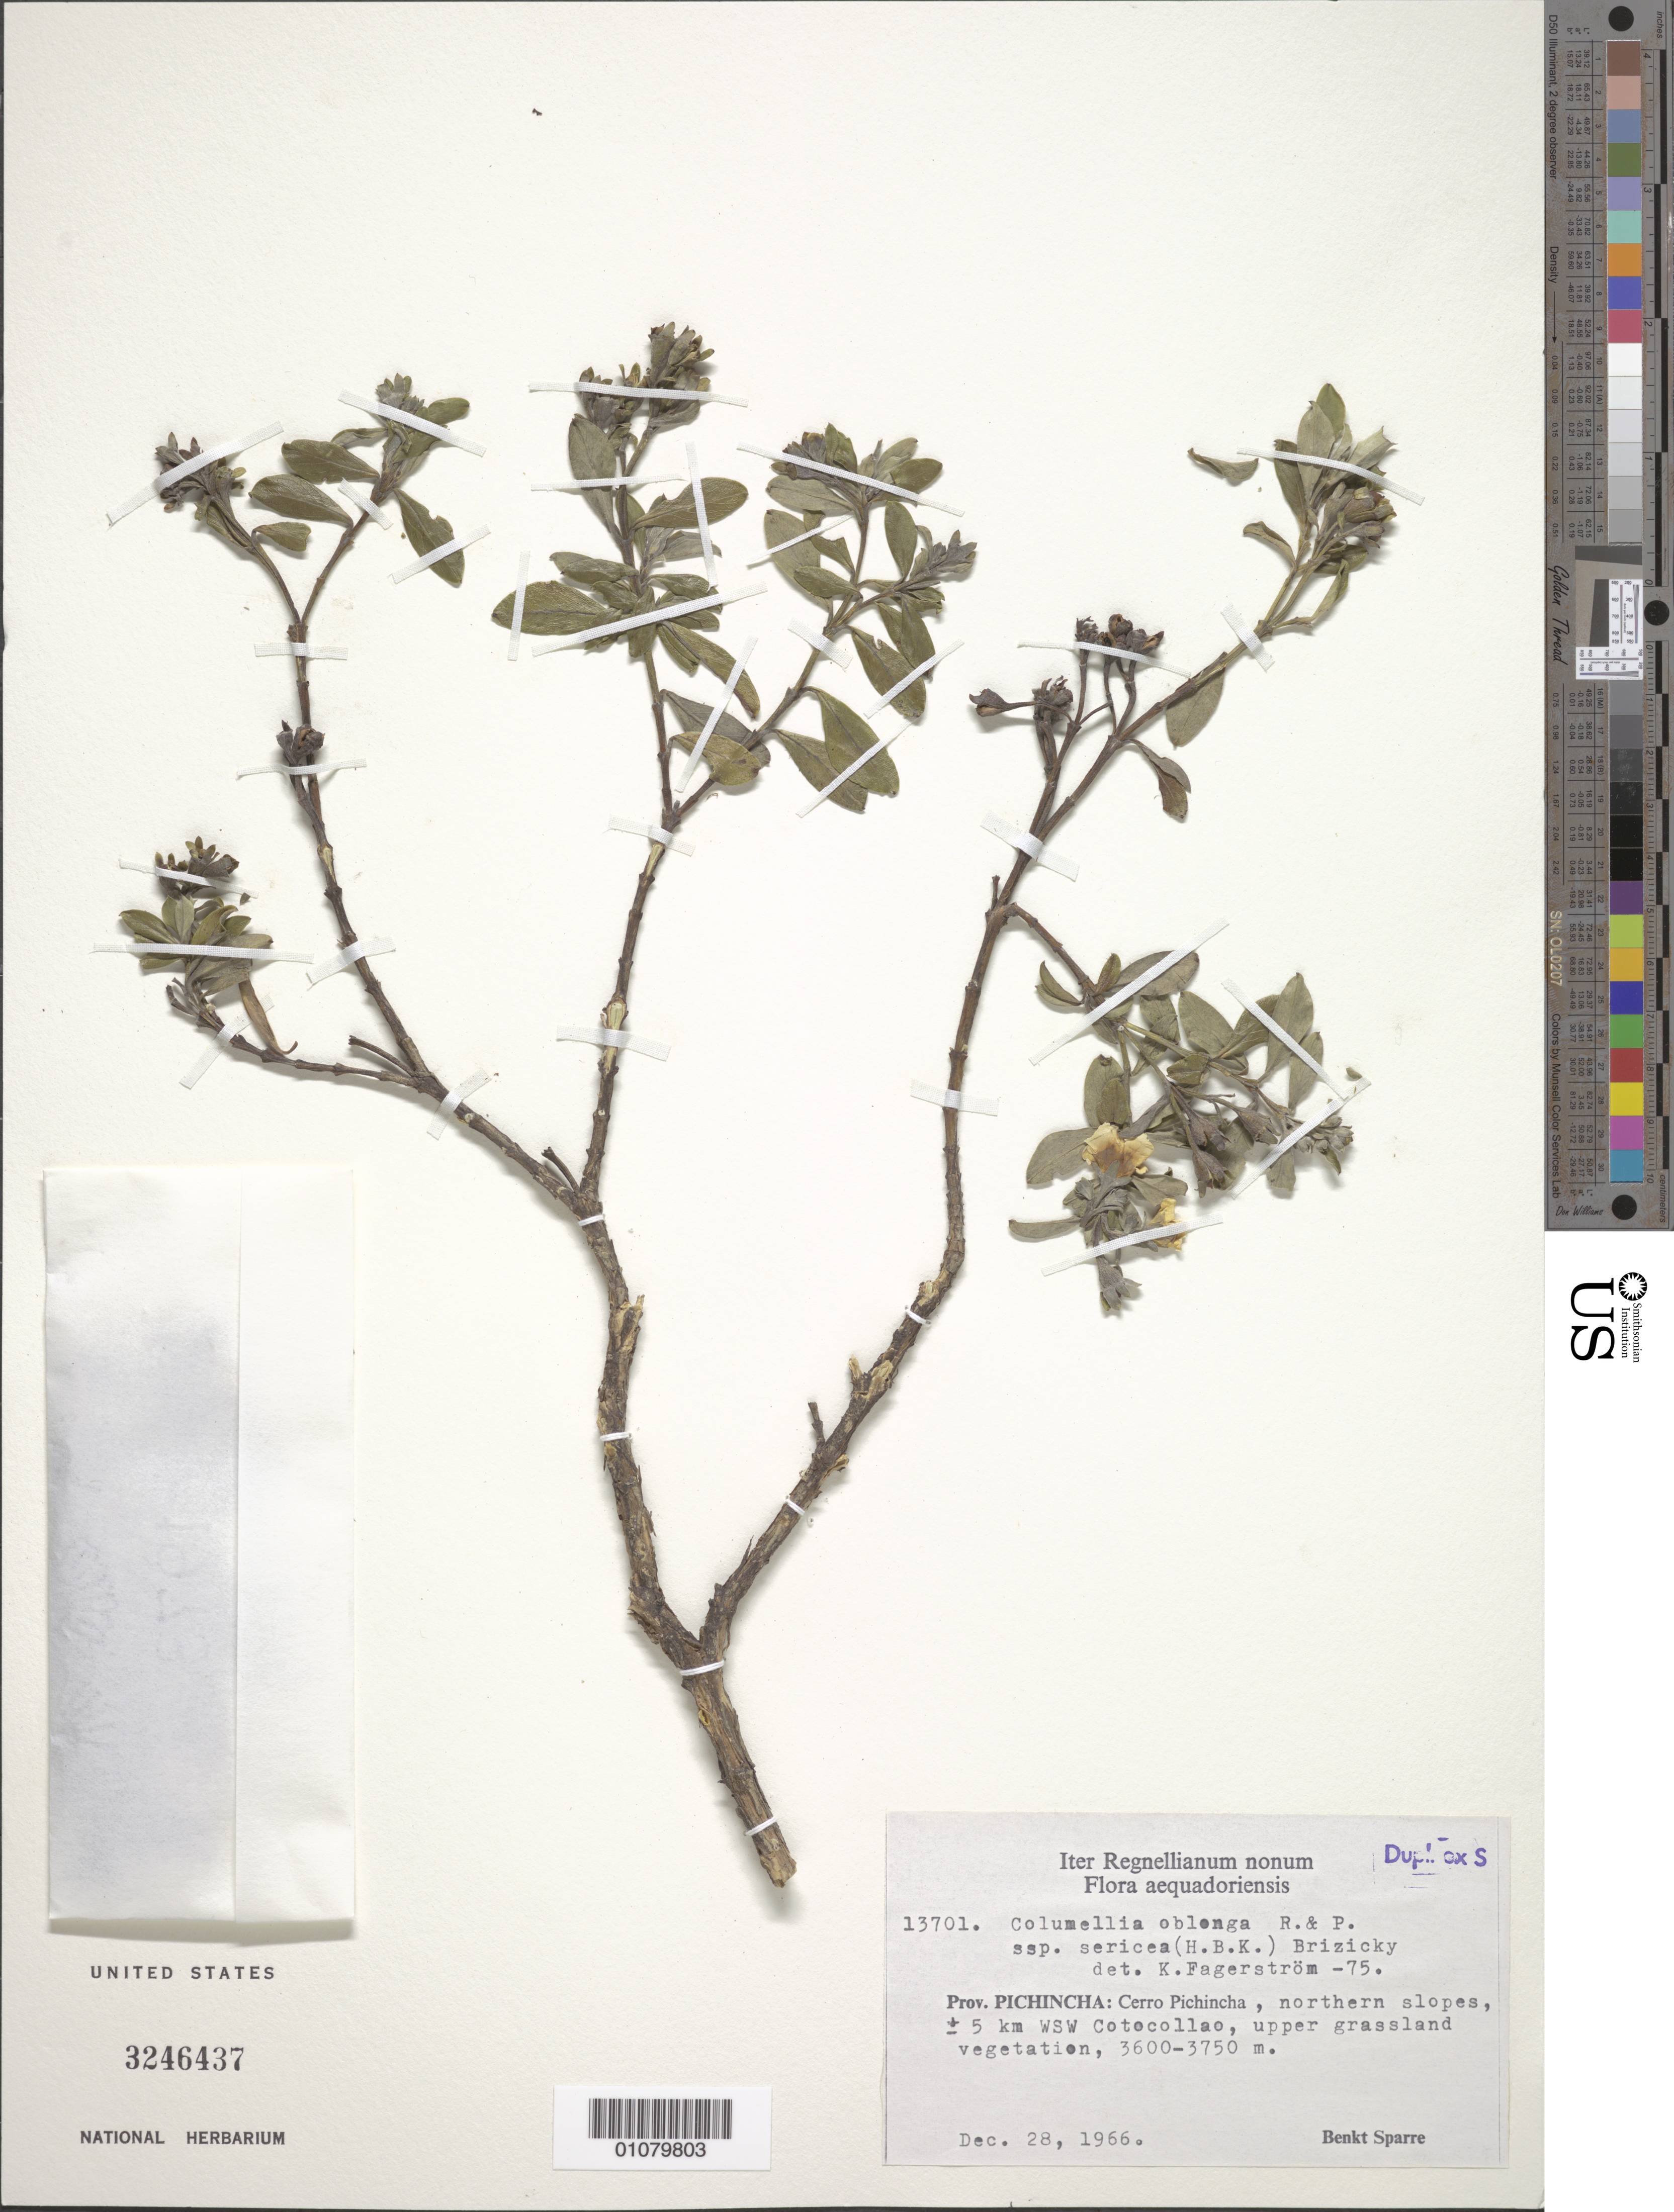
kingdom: Plantae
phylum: Tracheophyta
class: Magnoliopsida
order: Bruniales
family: Columelliaceae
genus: Columellia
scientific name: Columellia oblonga subsp. sericea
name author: (Kunth) Brizicky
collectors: B. Sparre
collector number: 13701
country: Ecuador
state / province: Pichincha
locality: Cerro Pichincha, WSW of Cotocollao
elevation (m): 3600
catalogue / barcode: US 3246437